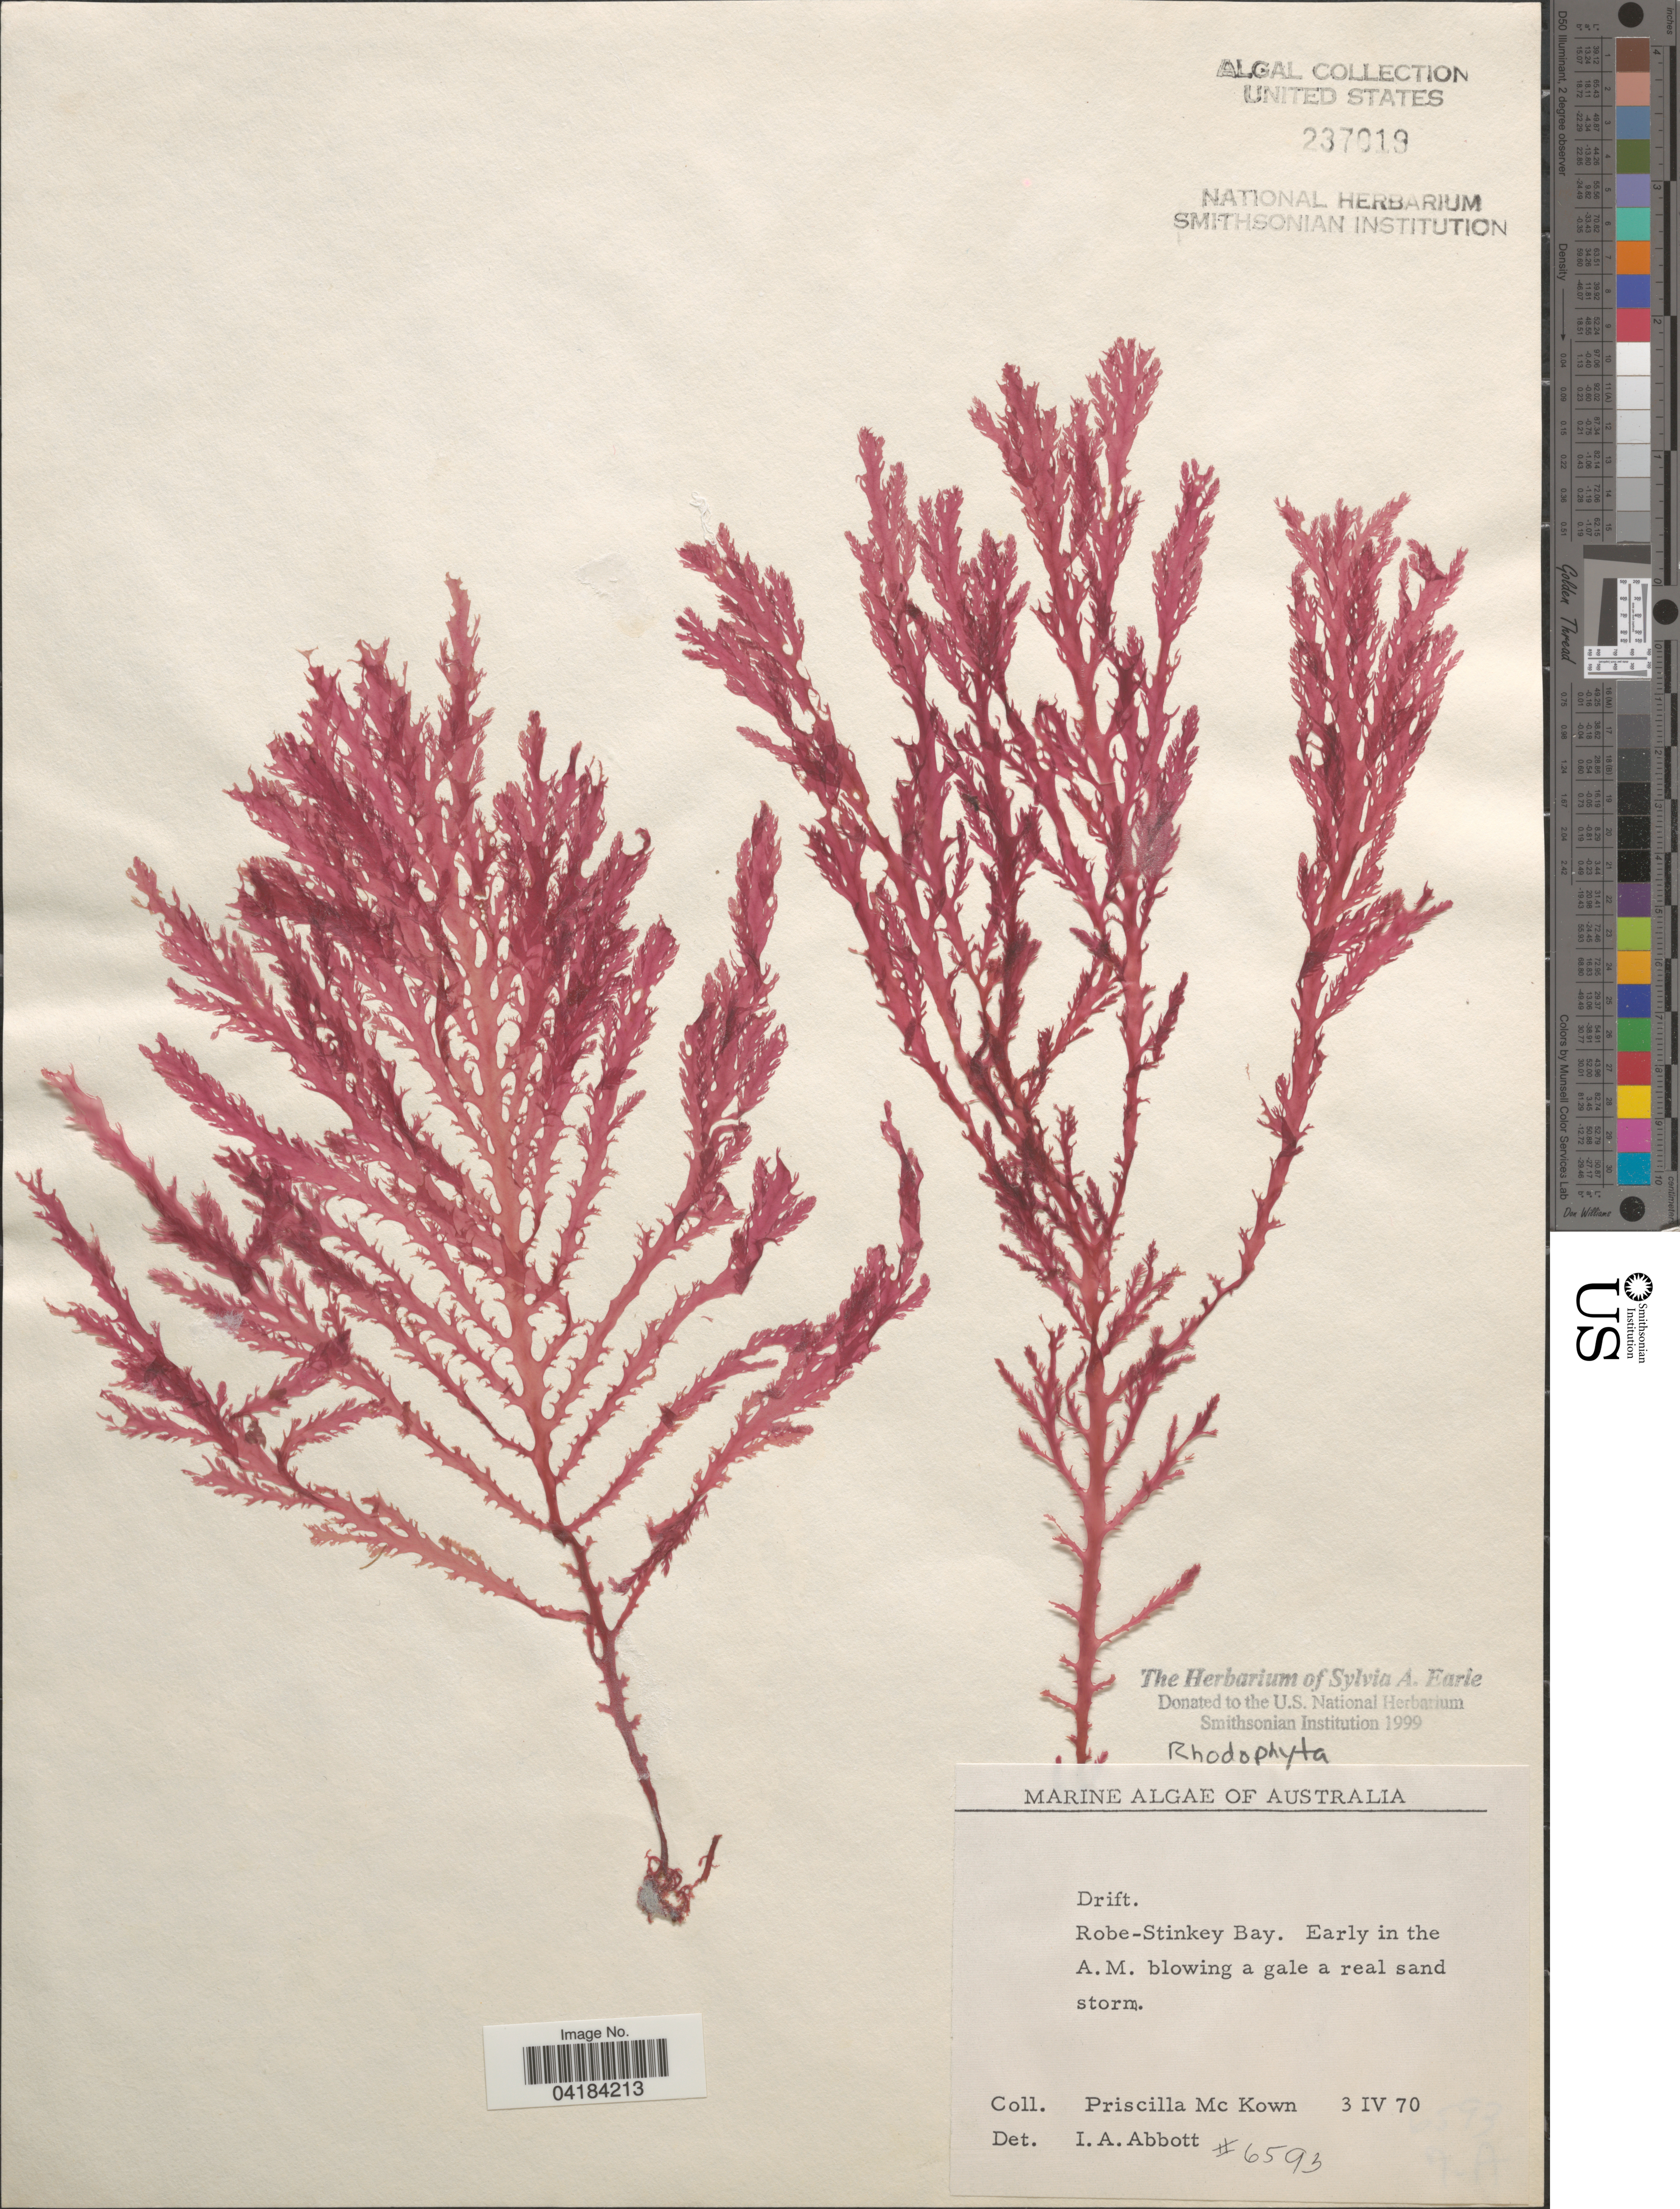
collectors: P. McKown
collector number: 6593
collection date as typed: Transcribed d/m/y: 3/4/70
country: Australia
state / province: South Australia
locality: Robe-Stinkey Bay. Early in the A.M. blowing a gale a real sand storm.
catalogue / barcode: US 237019